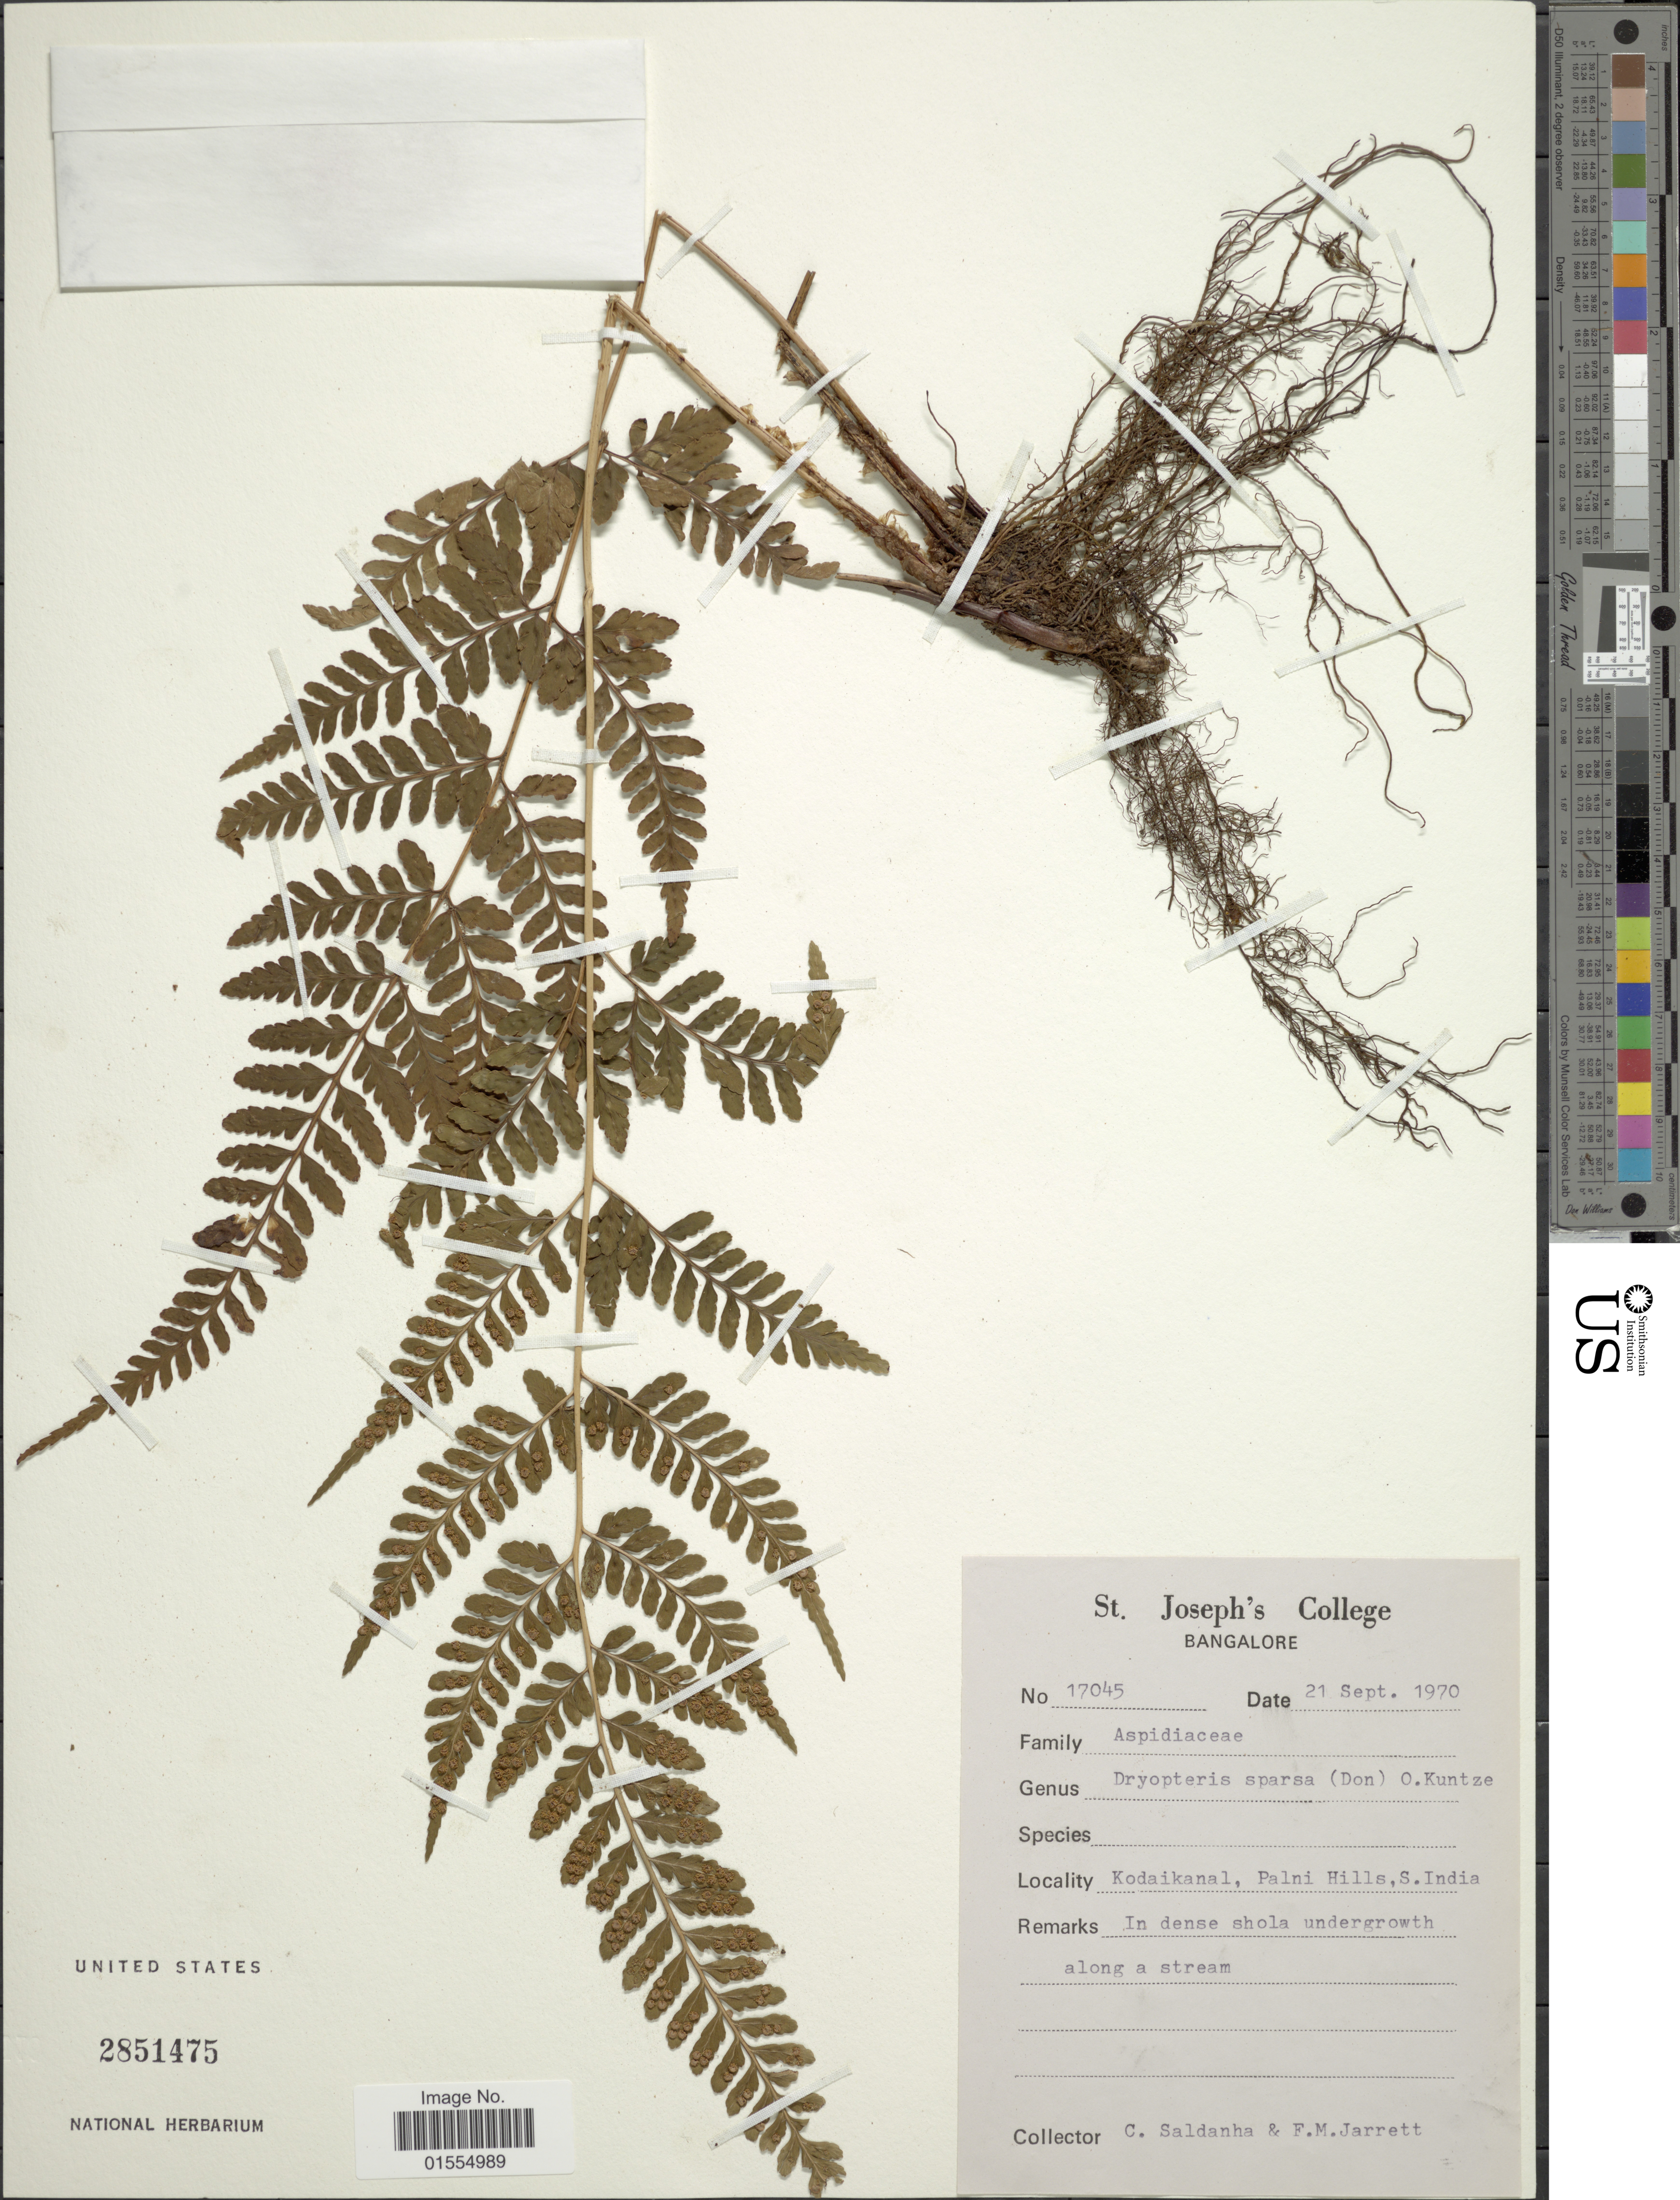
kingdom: Plantae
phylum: Tracheophyta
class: Polypodiopsida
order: Polypodiales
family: Dryopteridaceae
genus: Dryopteris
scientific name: Dryopteris sparsa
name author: (D. Don) Kuntze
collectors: C. Saldanha & F. M. Jarrett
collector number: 17045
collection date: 1970-09-21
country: India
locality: Kodaikanal, Palni Hills, S. India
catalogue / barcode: US 2851475